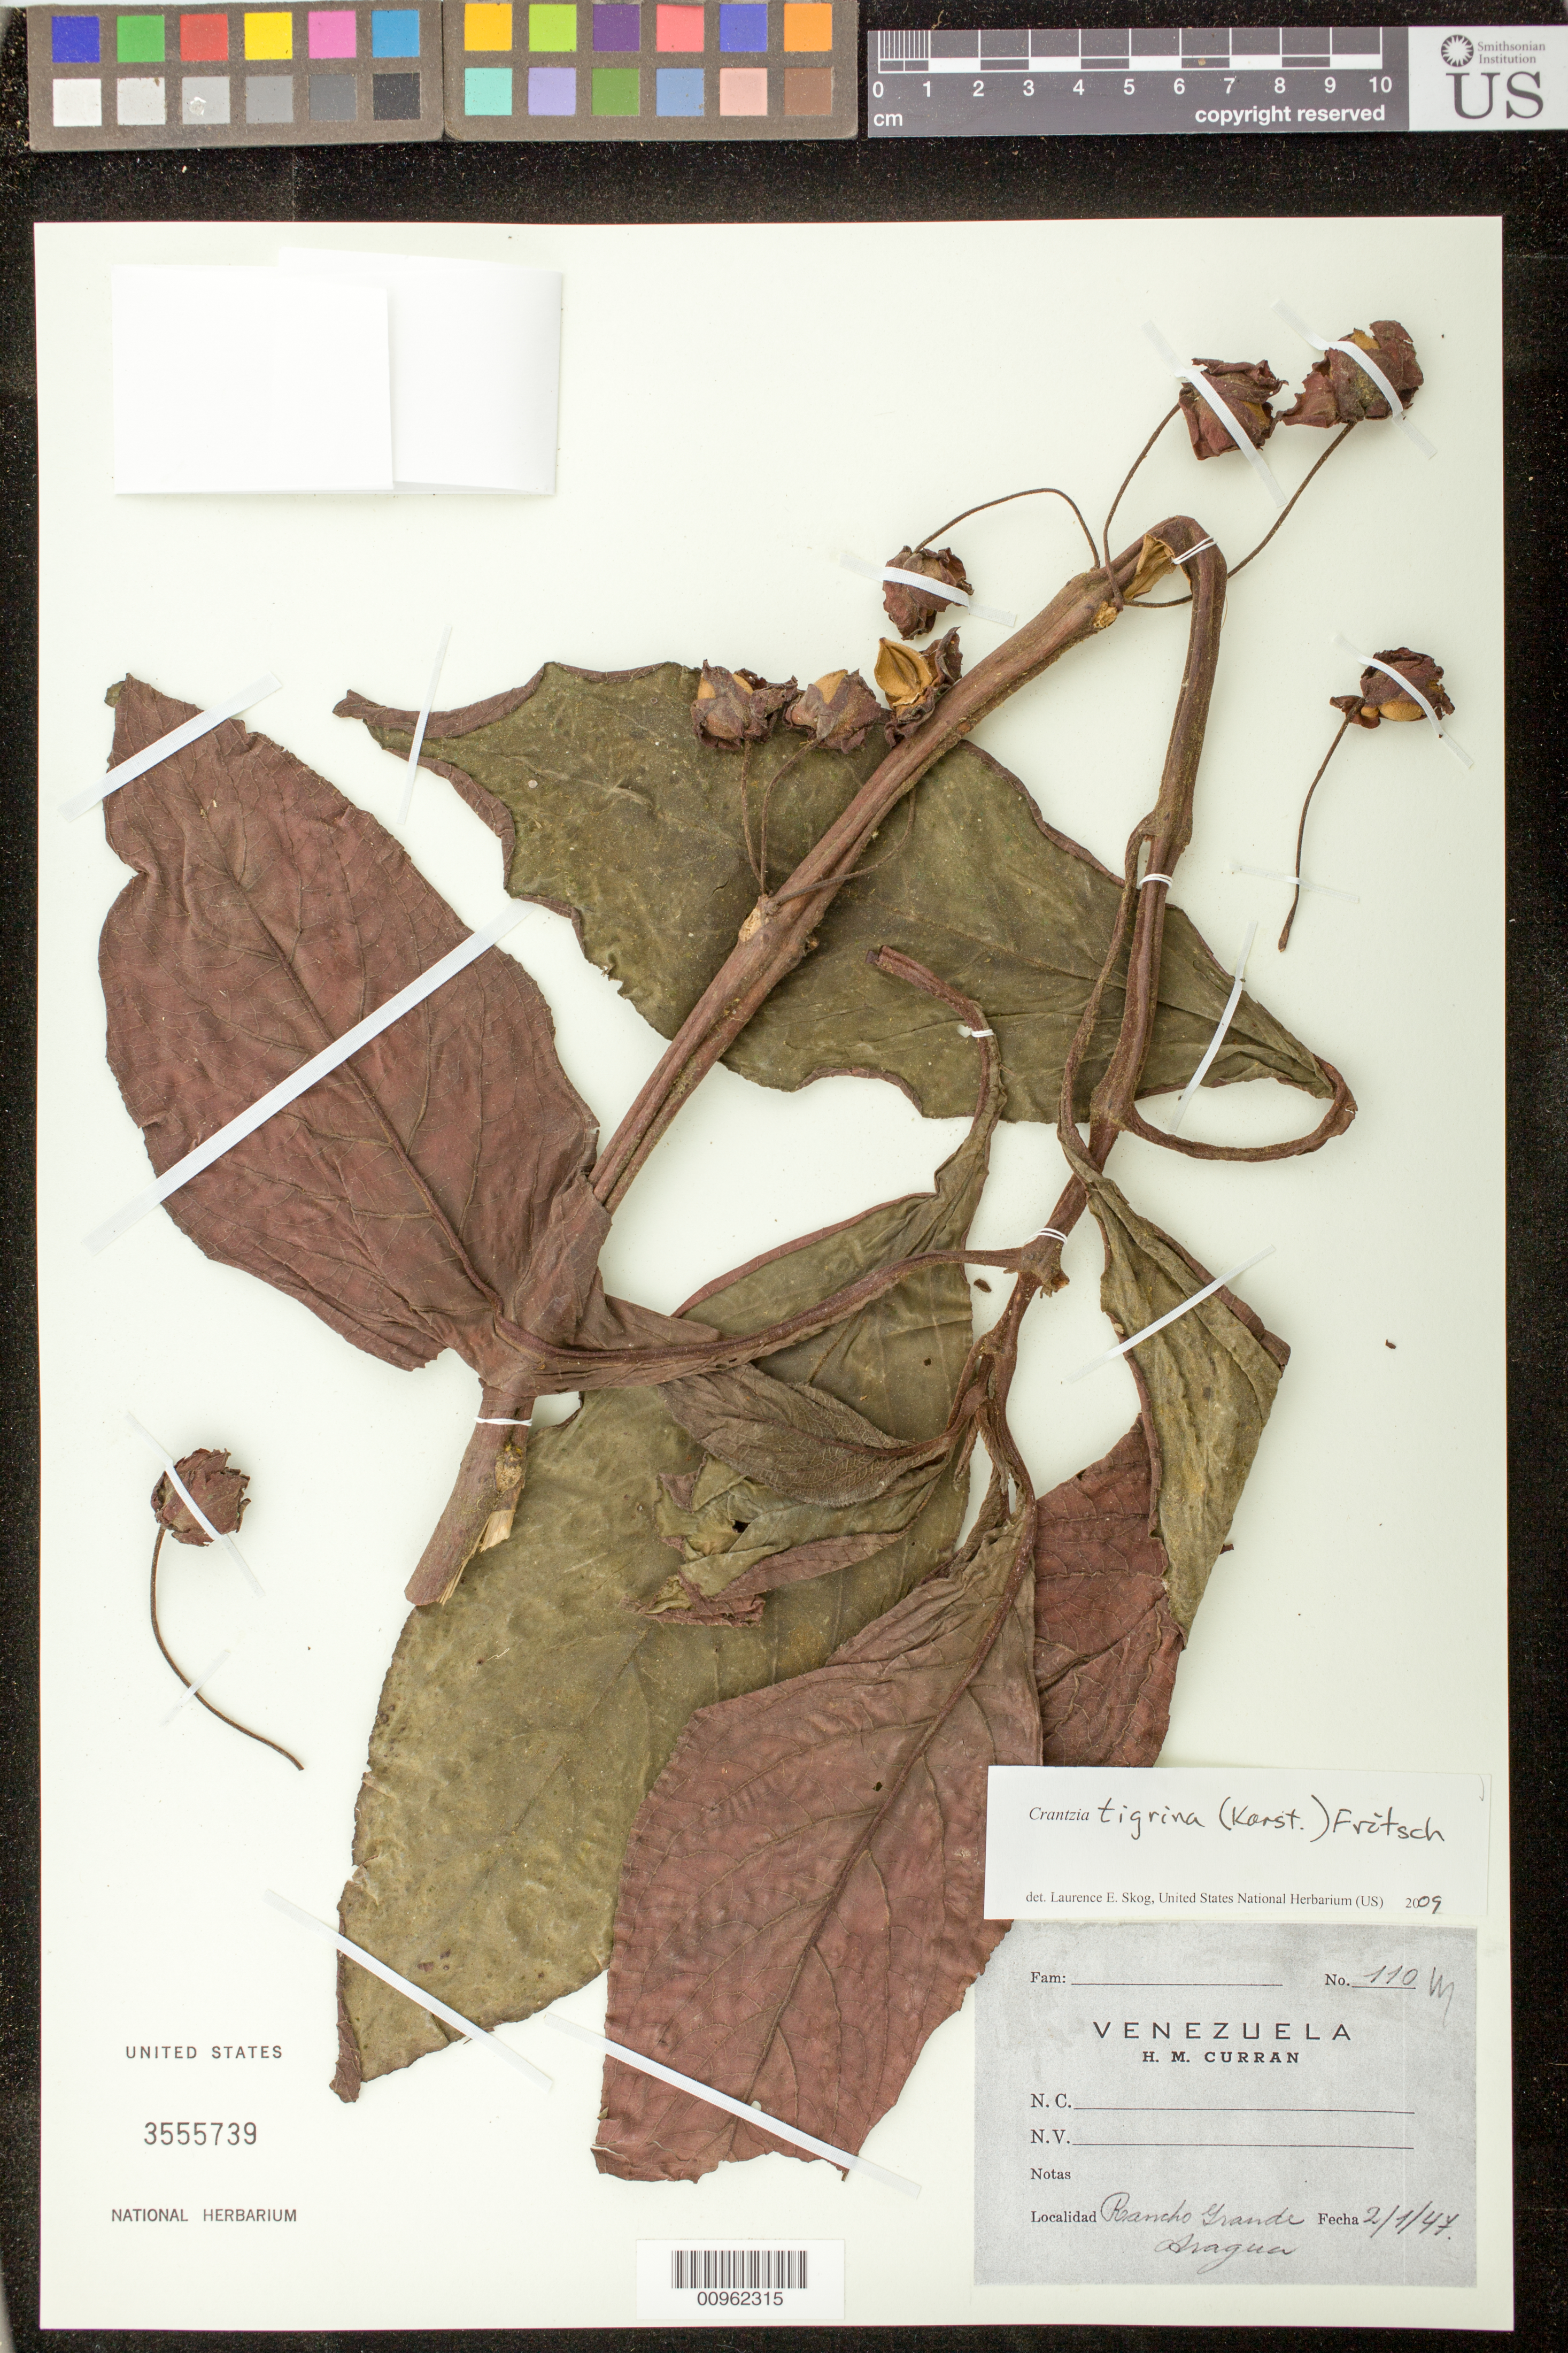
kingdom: Plantae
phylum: Tracheophyta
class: Magnoliopsida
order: Lamiales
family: Gesneriaceae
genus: Crantzia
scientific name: Crantzia tigrina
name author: (H. Karst.) Fritsch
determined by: Skog, Laurence E.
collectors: H. M. Curran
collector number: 110 M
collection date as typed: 02 Jan 1947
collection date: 1947-01-02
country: Venezuela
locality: Rancho Grande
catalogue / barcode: US 3555739